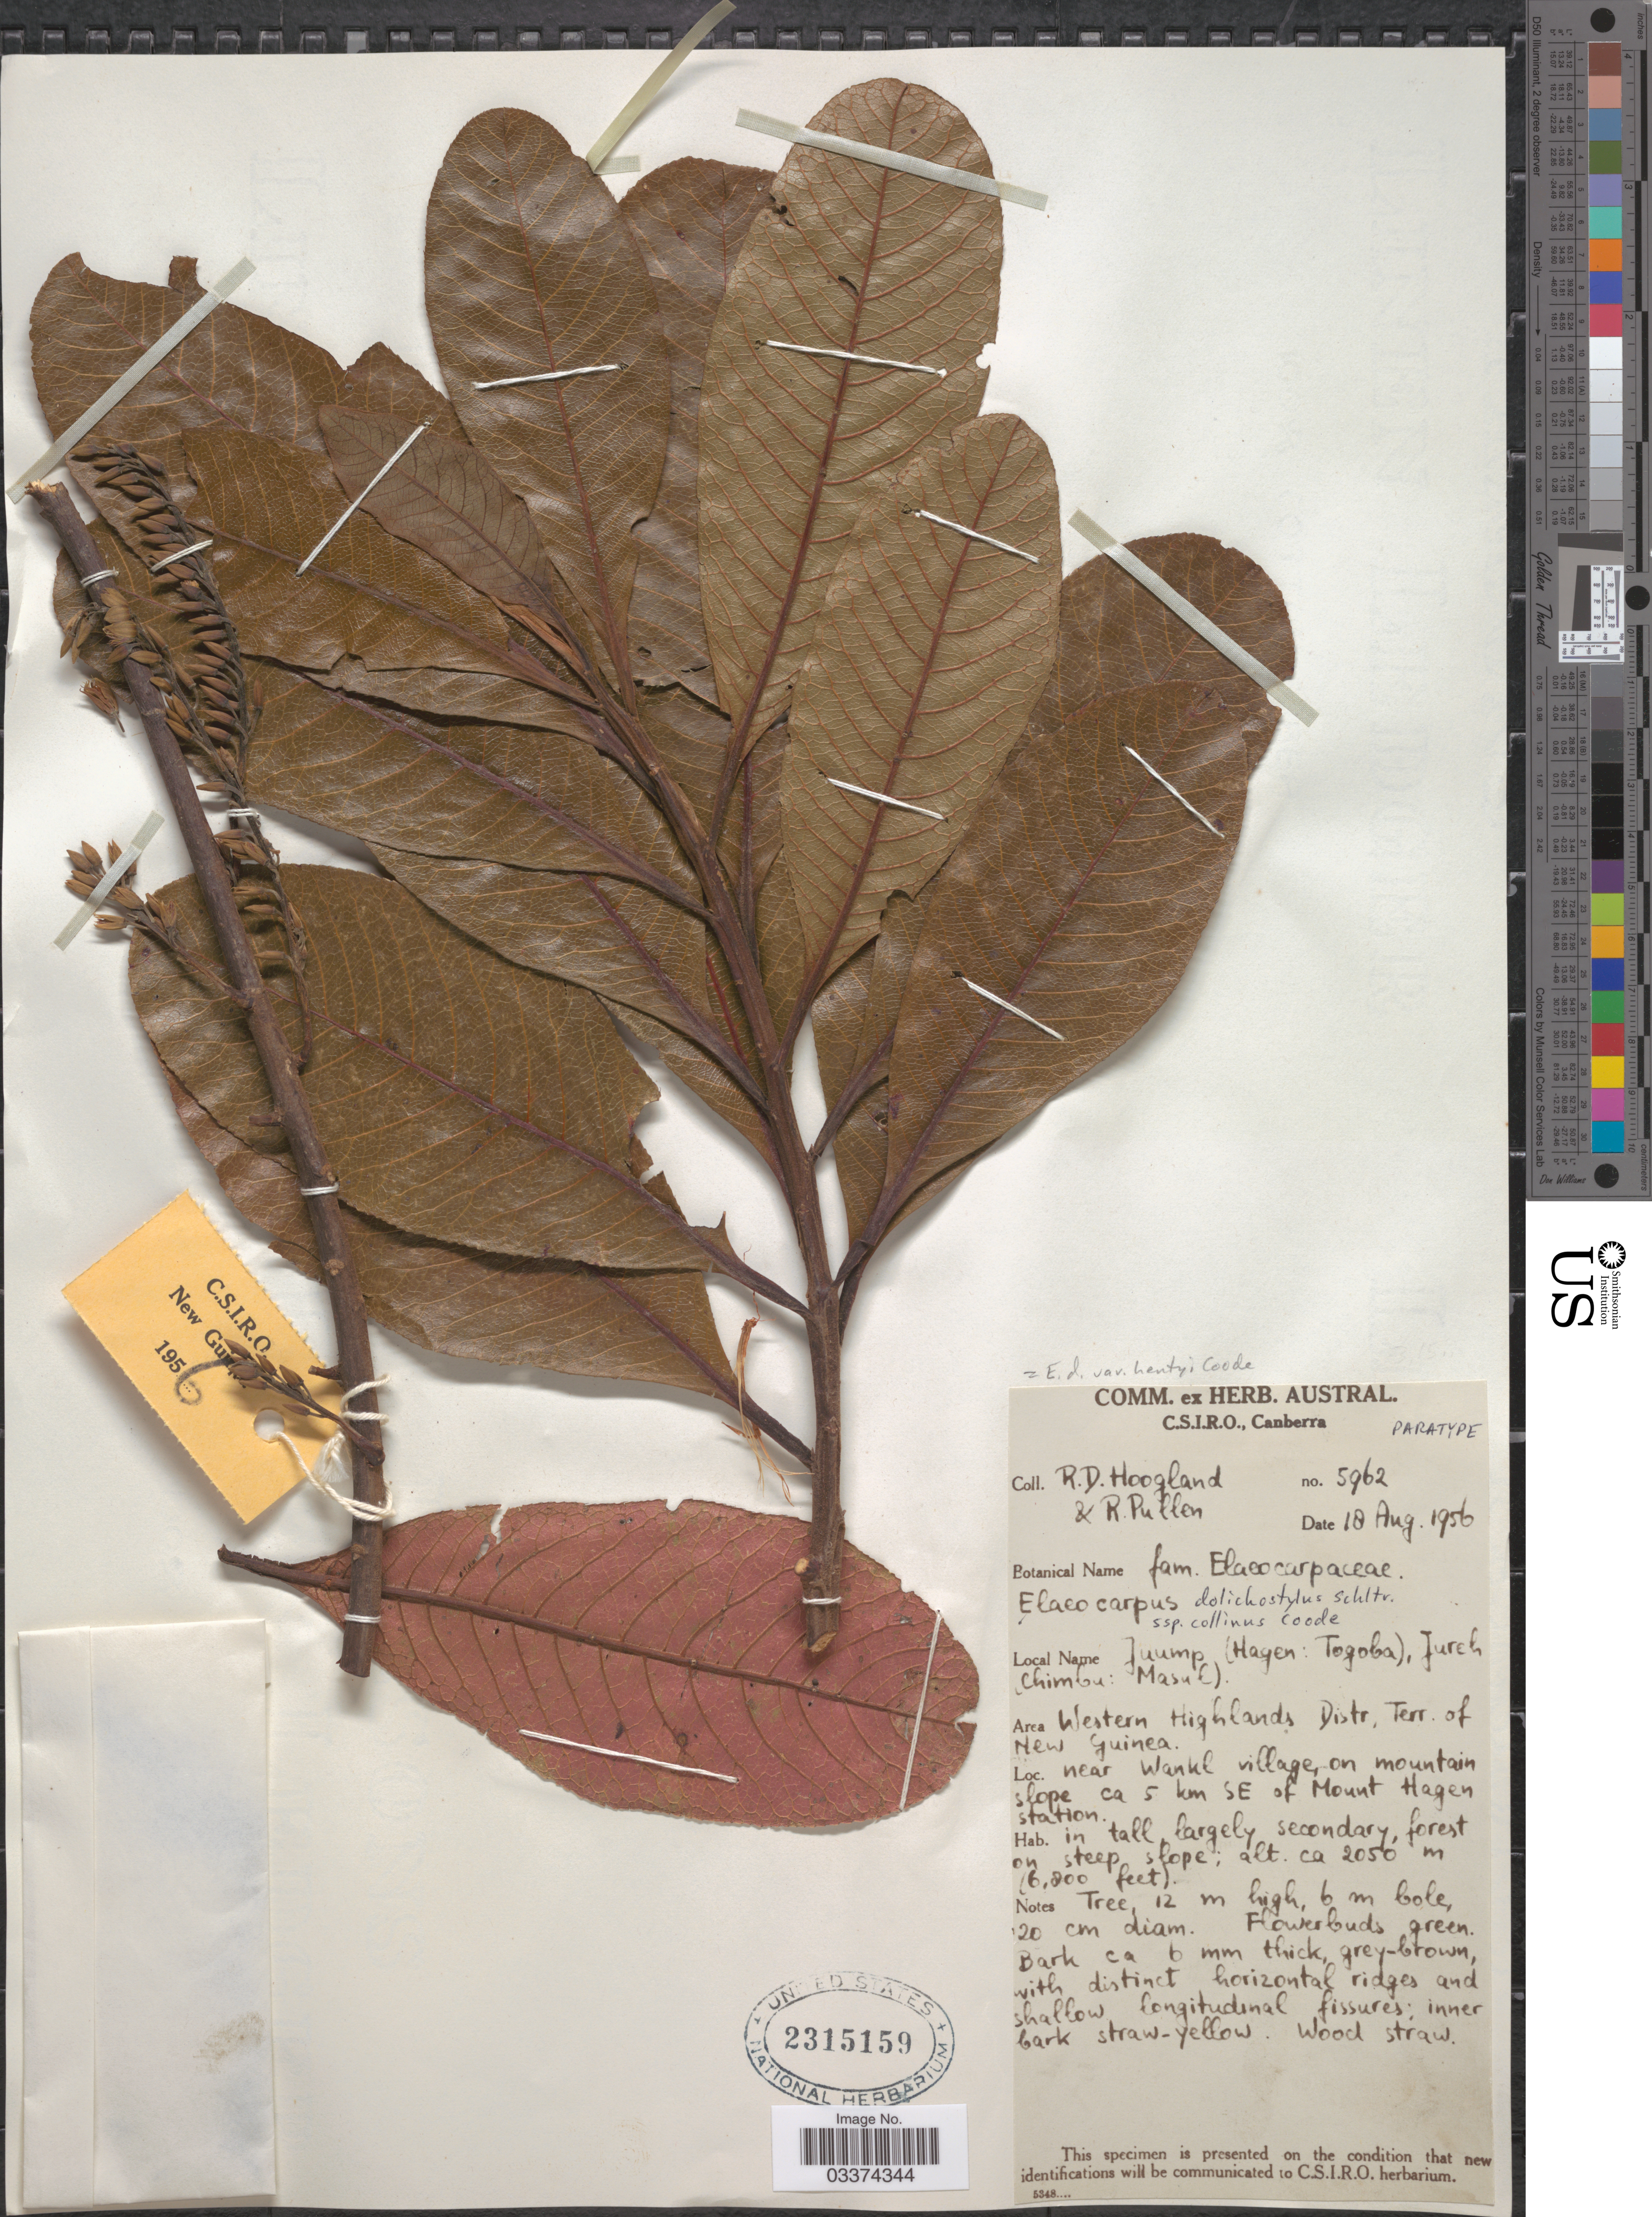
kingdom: Plantae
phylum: Tracheophyta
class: Magnoliopsida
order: Oxalidales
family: Elaeocarpaceae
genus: Elaeocarpus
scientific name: Elaeocarpus dolichostylus var. hentyi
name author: Coode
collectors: R. D. Hoogland & R. Pullen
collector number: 5962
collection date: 1956-08-18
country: Papua New Guinea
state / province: Western Highlands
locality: Distr. Terr. of New Guinea, near Wankl village, on mountain slope ca 5 km SE of Mount Hagen station.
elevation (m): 2050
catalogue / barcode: US 2315159